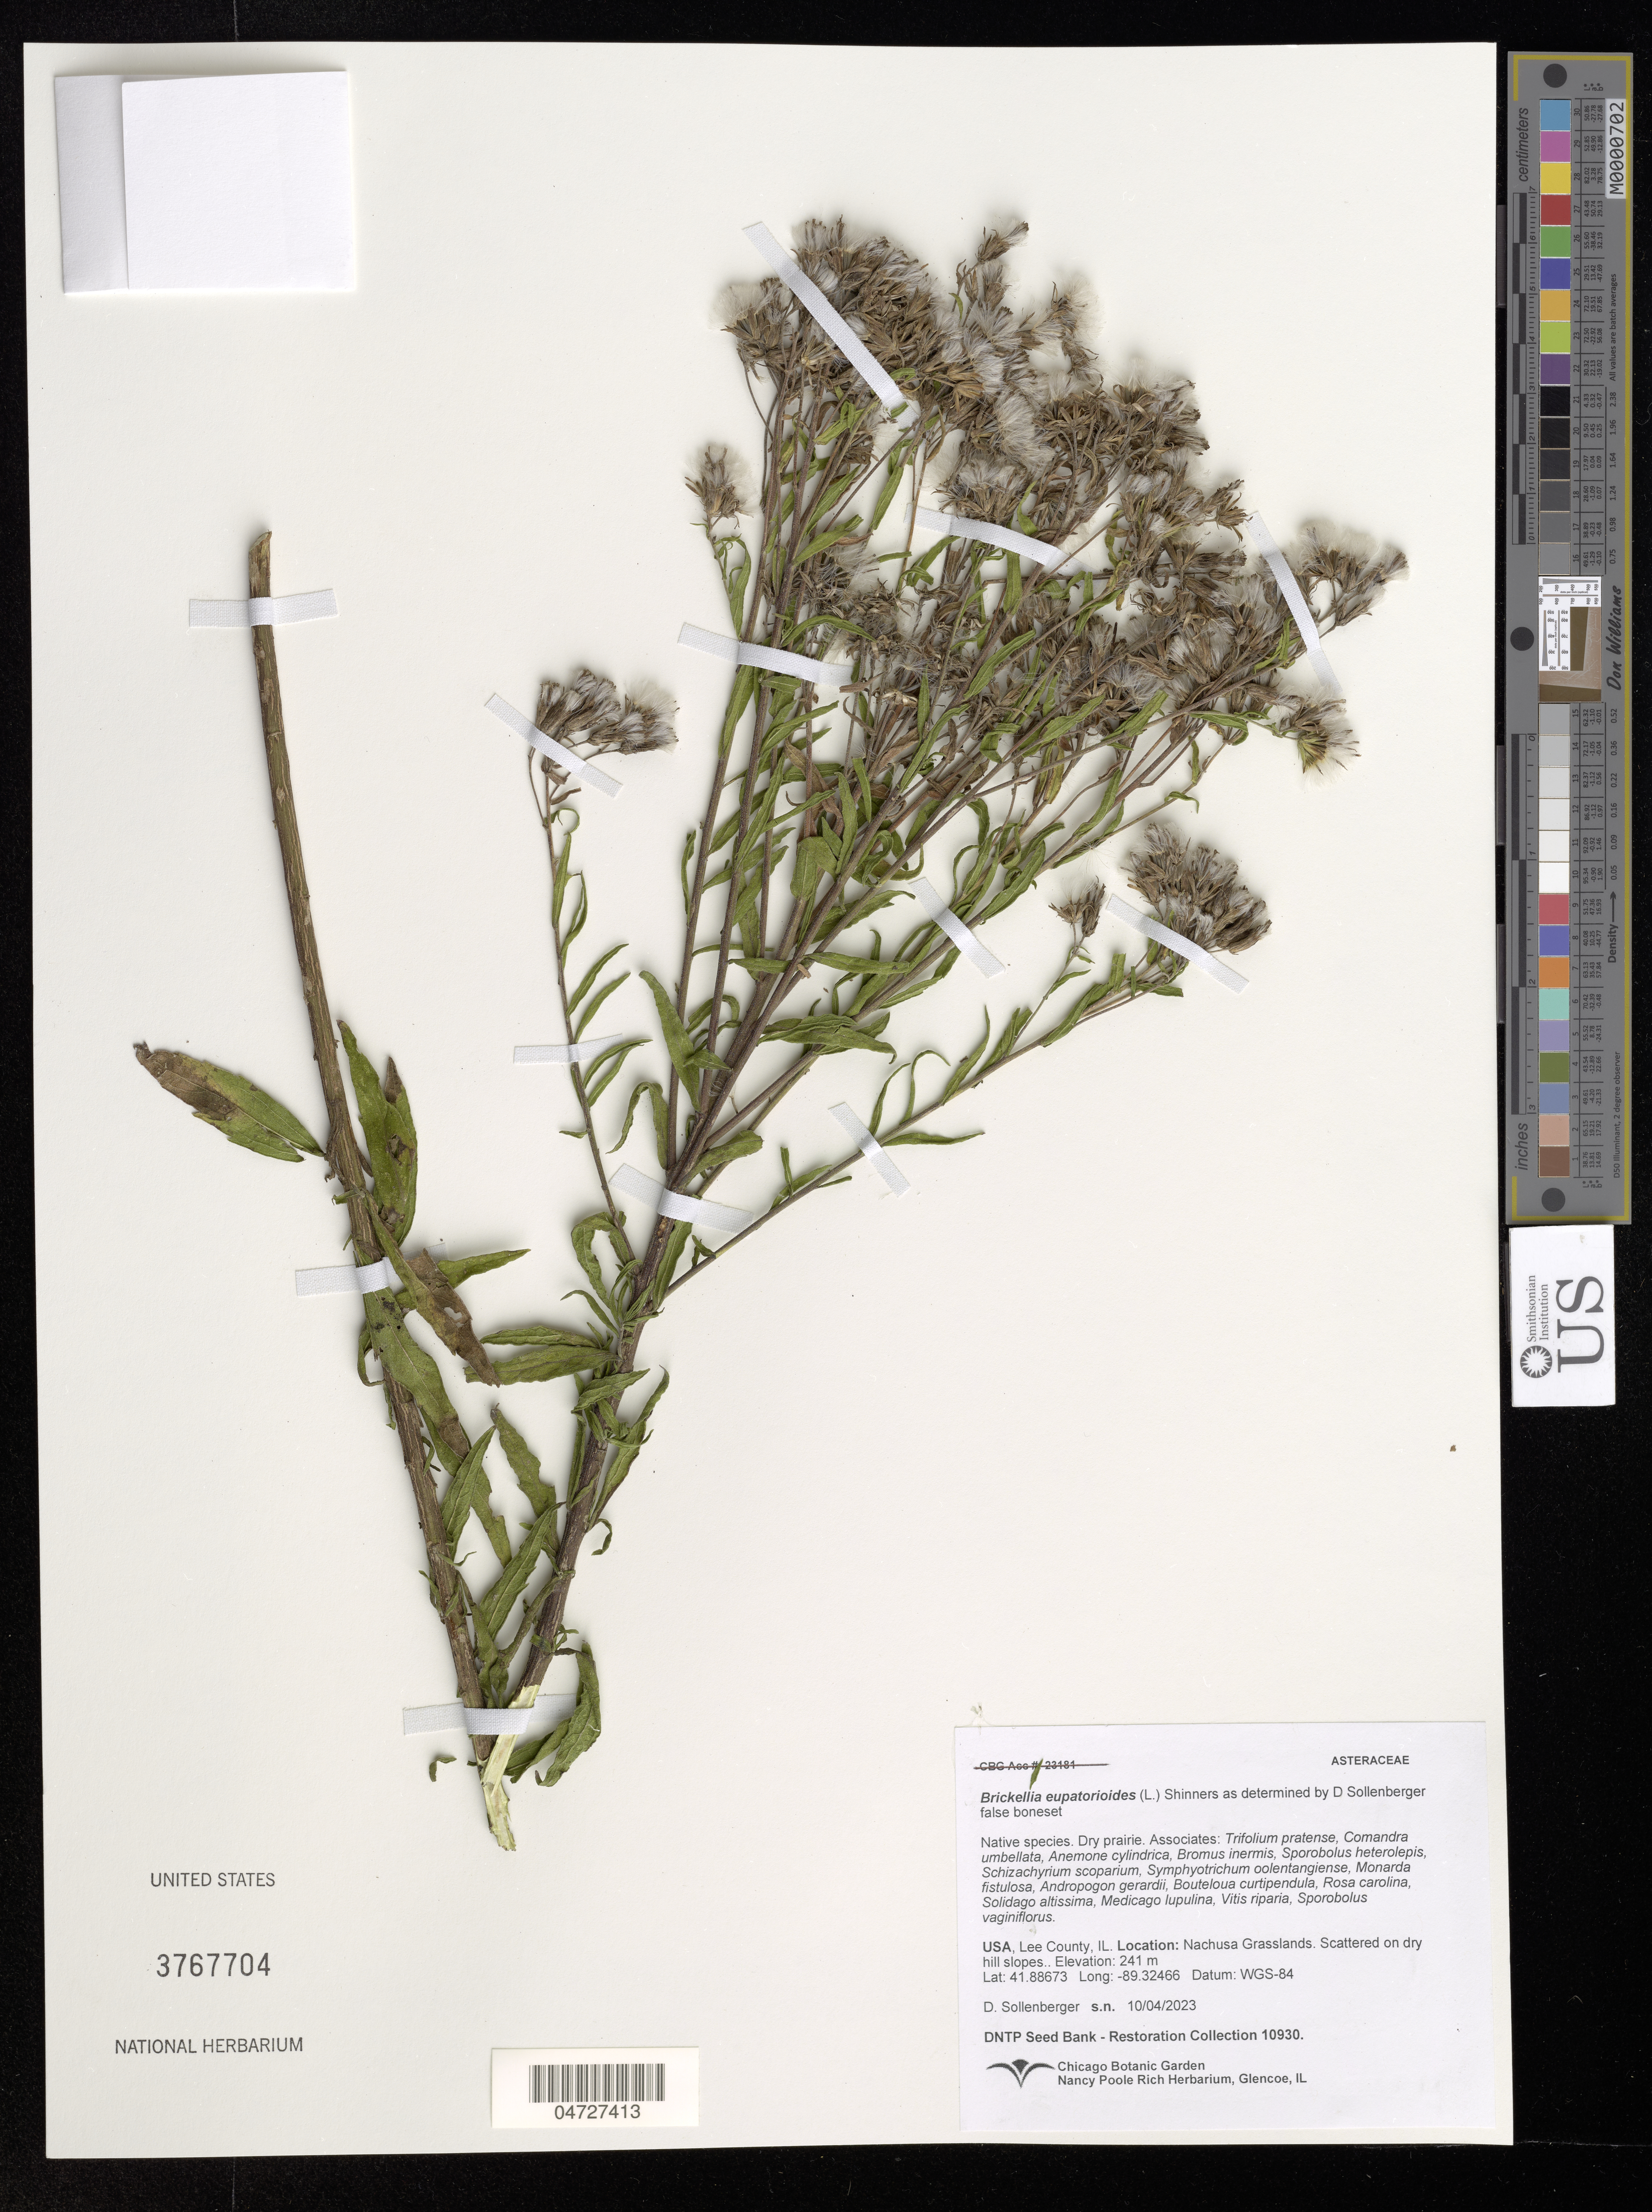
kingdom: Plantae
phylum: Tracheophyta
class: Magnoliopsida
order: Asterales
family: Asteraceae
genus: Brickellia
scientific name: Brickellia eupatorioides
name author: (L.) Shinners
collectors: D. Sollenberger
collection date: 2023-10-04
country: United States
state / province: Illinois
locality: Lee County. Nachusa Grasslands. Scattered on dry hill slopes.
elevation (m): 241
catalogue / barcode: US 3767704